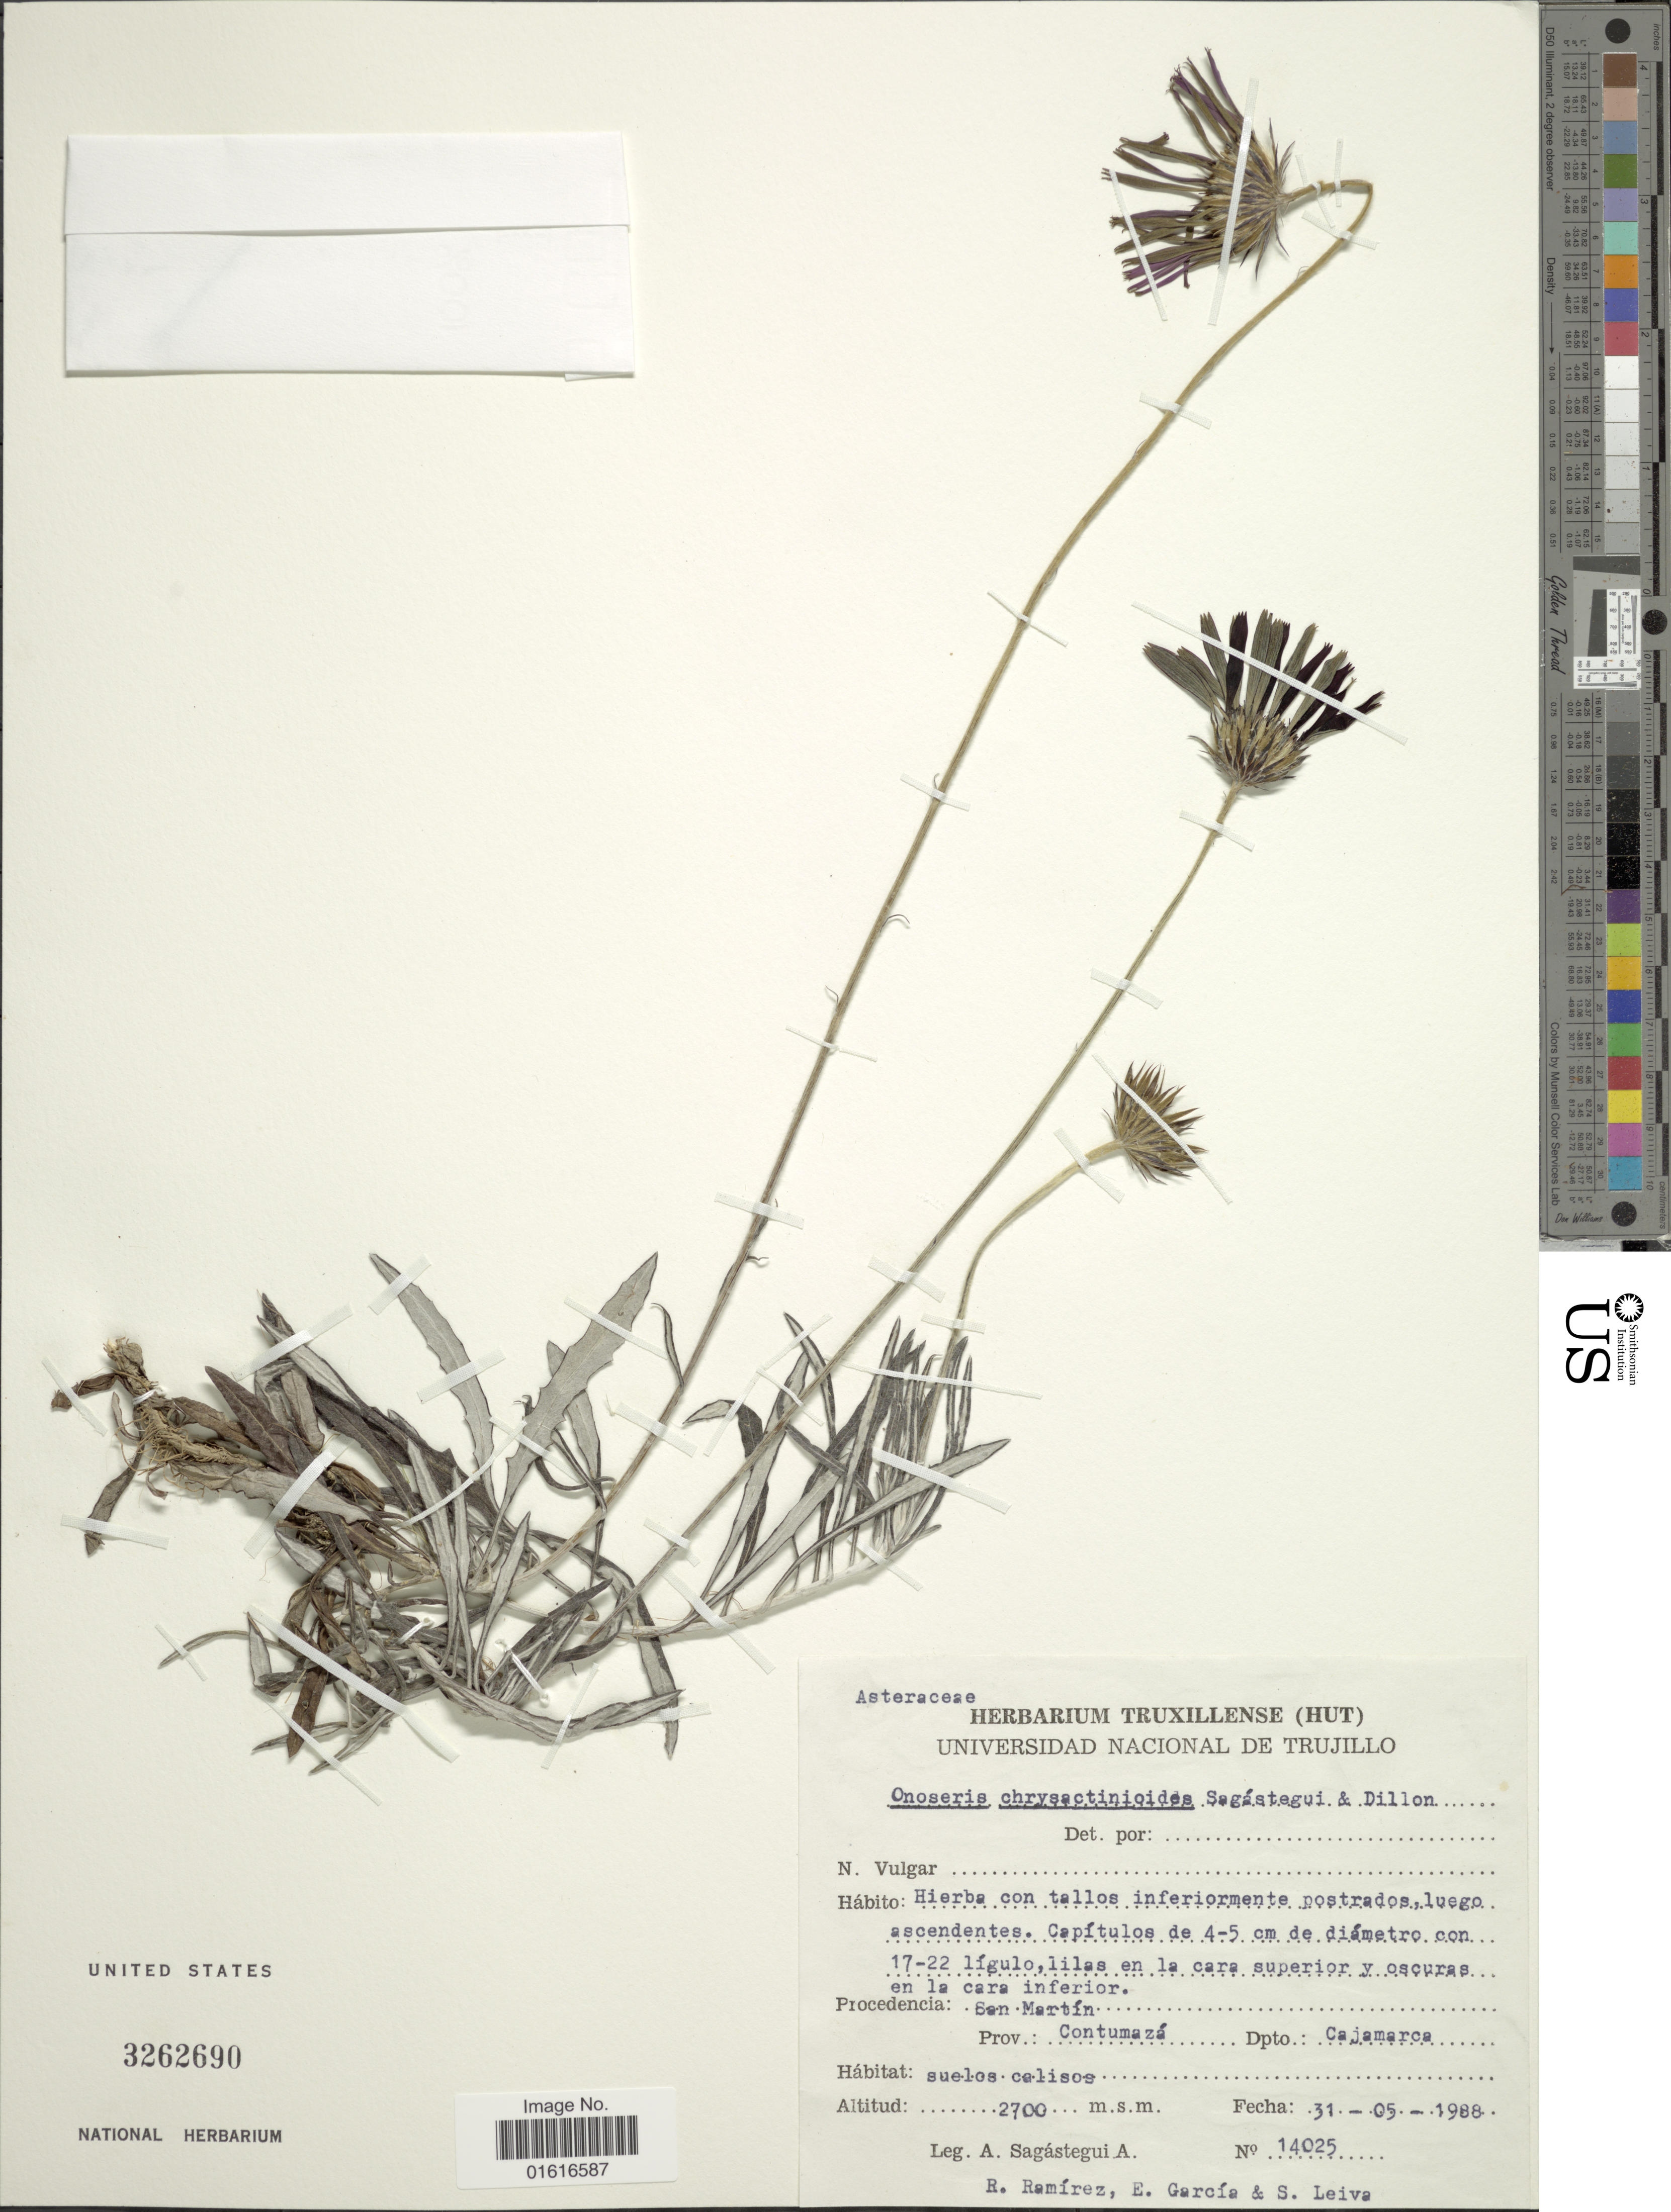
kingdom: Plantae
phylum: Tracheophyta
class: Magnoliopsida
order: Asterales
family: Asteraceae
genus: Onoseris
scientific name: Onoseris chrysactinoides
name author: Sagást. & M.O. Dillon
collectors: A. Sagástegui A., R. Ramirez, E. Garcia & S. Leiva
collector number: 14025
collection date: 1988-05-31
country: Peru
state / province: Cajamarca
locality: Procedencia: San Martin, Prov. Contumaza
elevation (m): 2700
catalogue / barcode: US 3262690